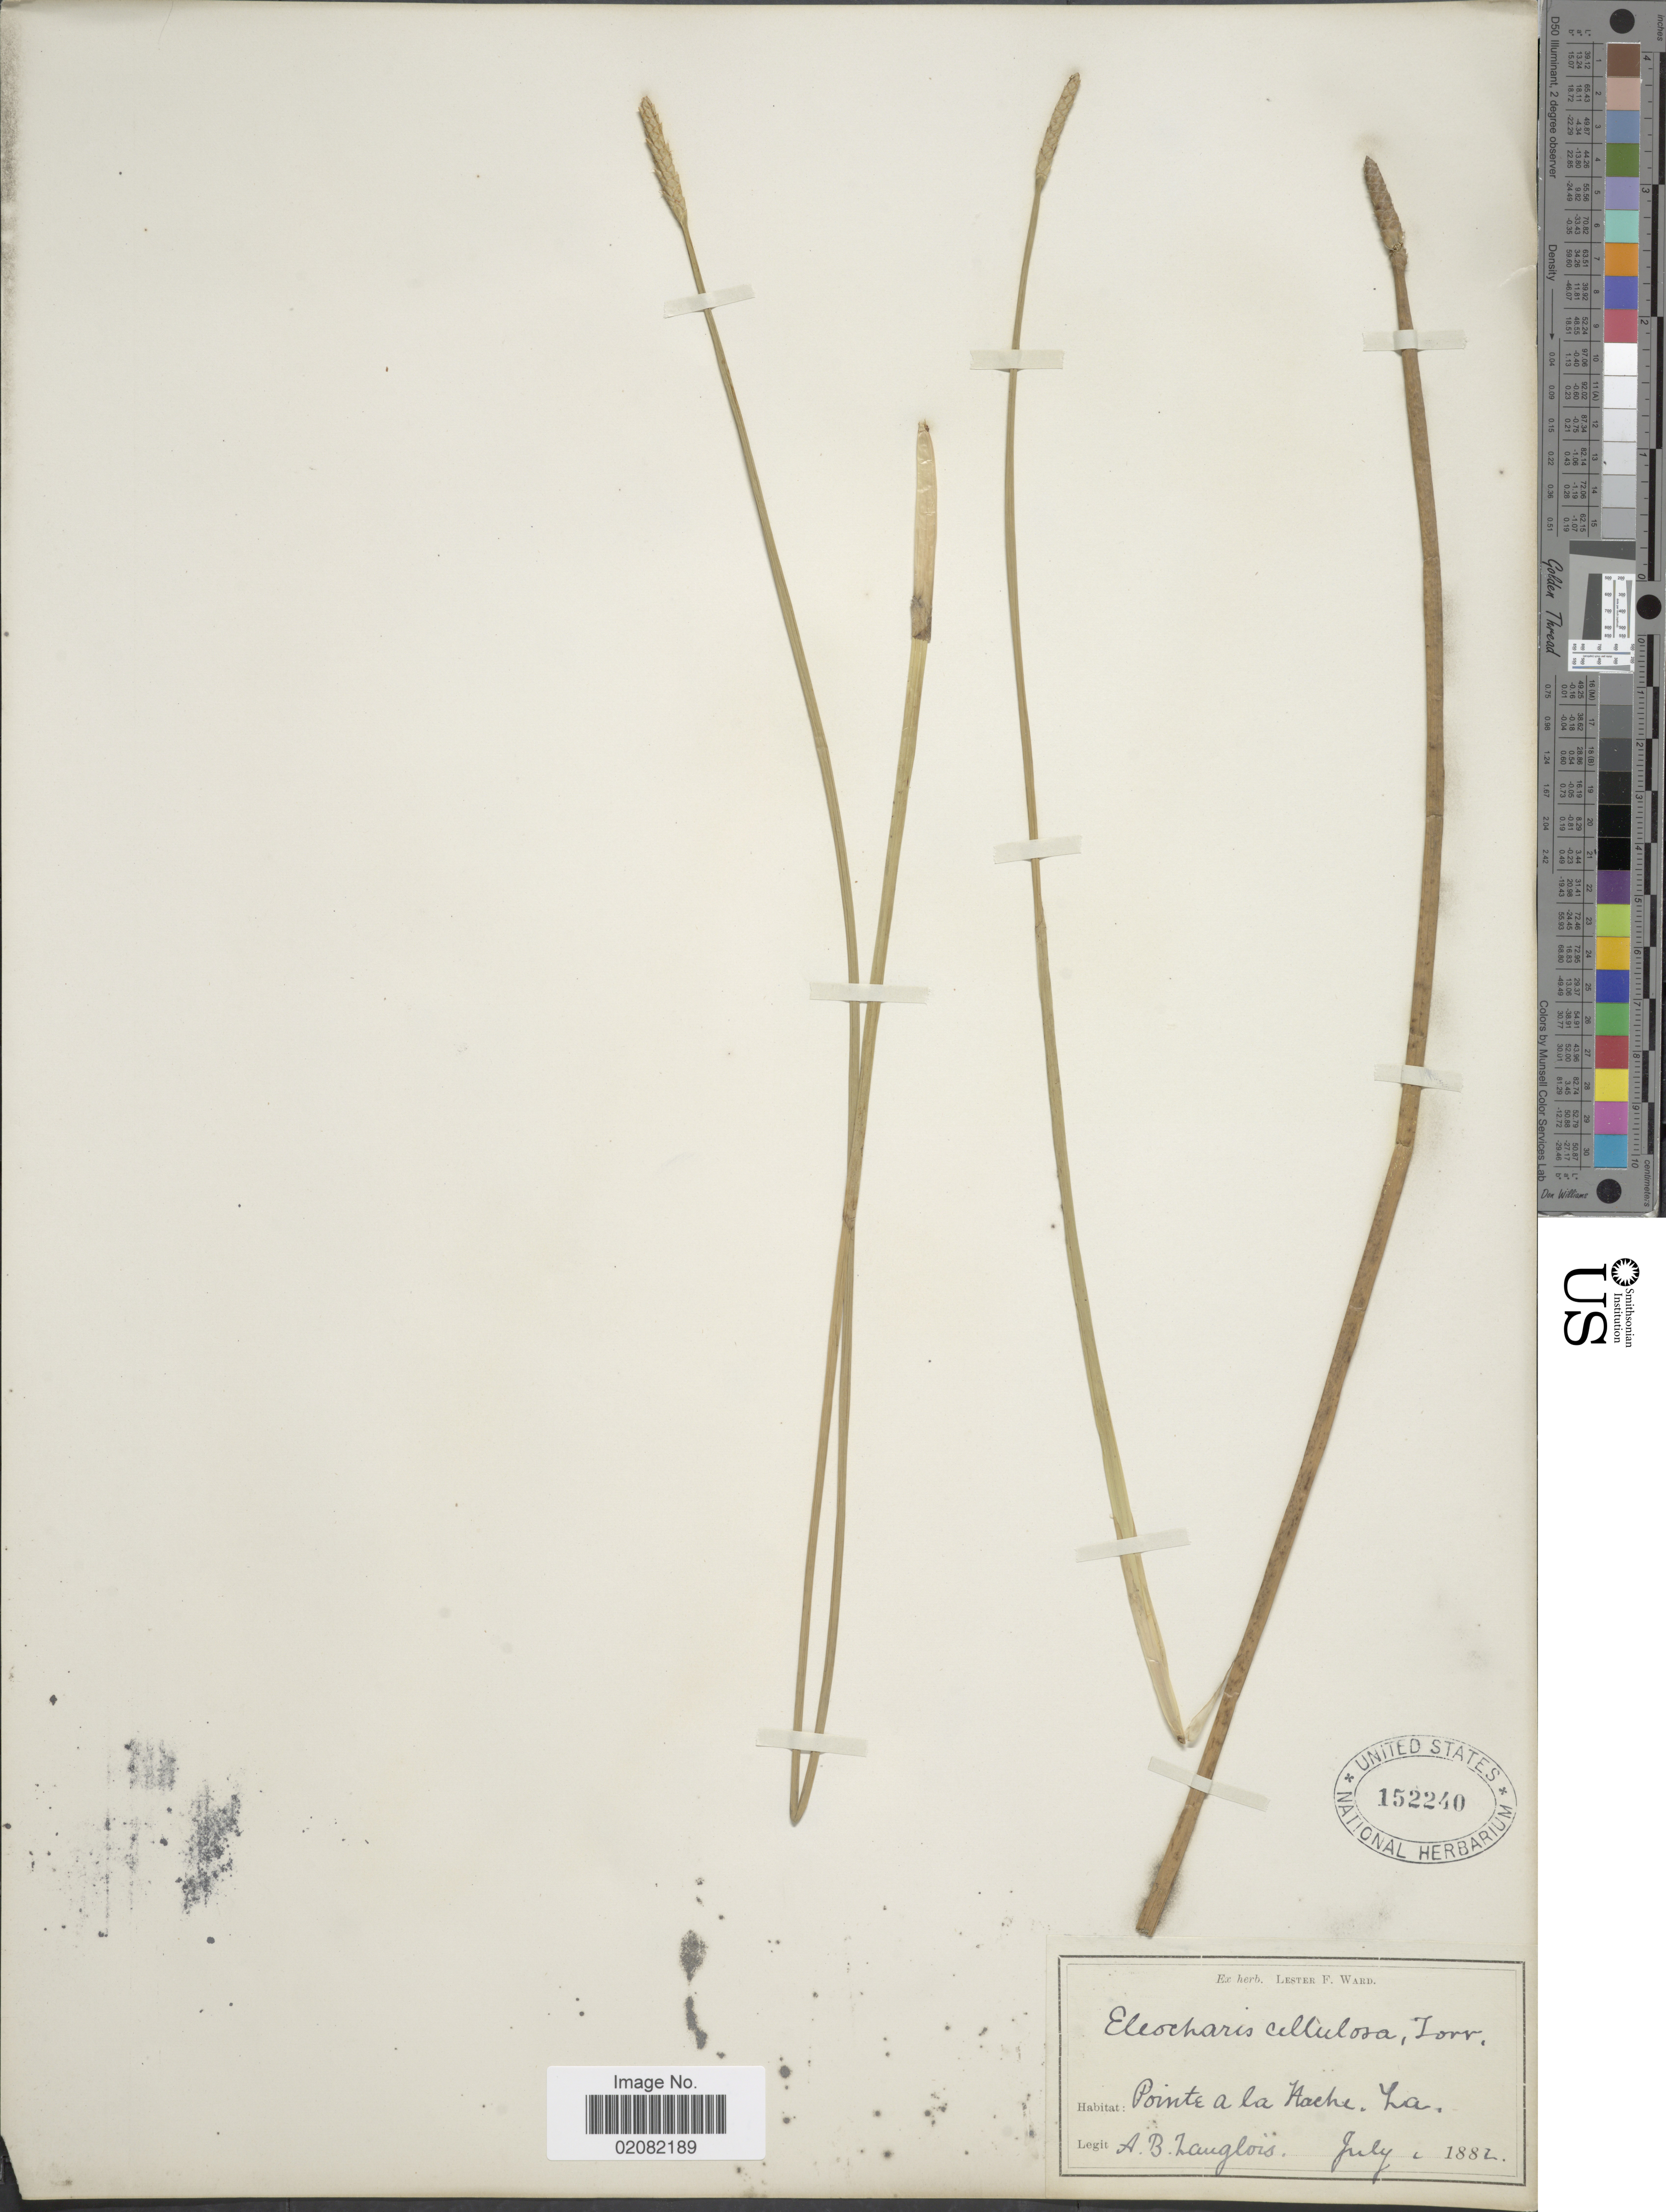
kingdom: Plantae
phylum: Tracheophyta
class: Liliopsida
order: Poales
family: Cyperaceae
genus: Eleocharis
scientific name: Eleocharis cellulosa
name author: Torr.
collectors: A. B. Langlois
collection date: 1882-07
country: United States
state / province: Louisiana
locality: Pointe a la Hache, La.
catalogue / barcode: US 152240